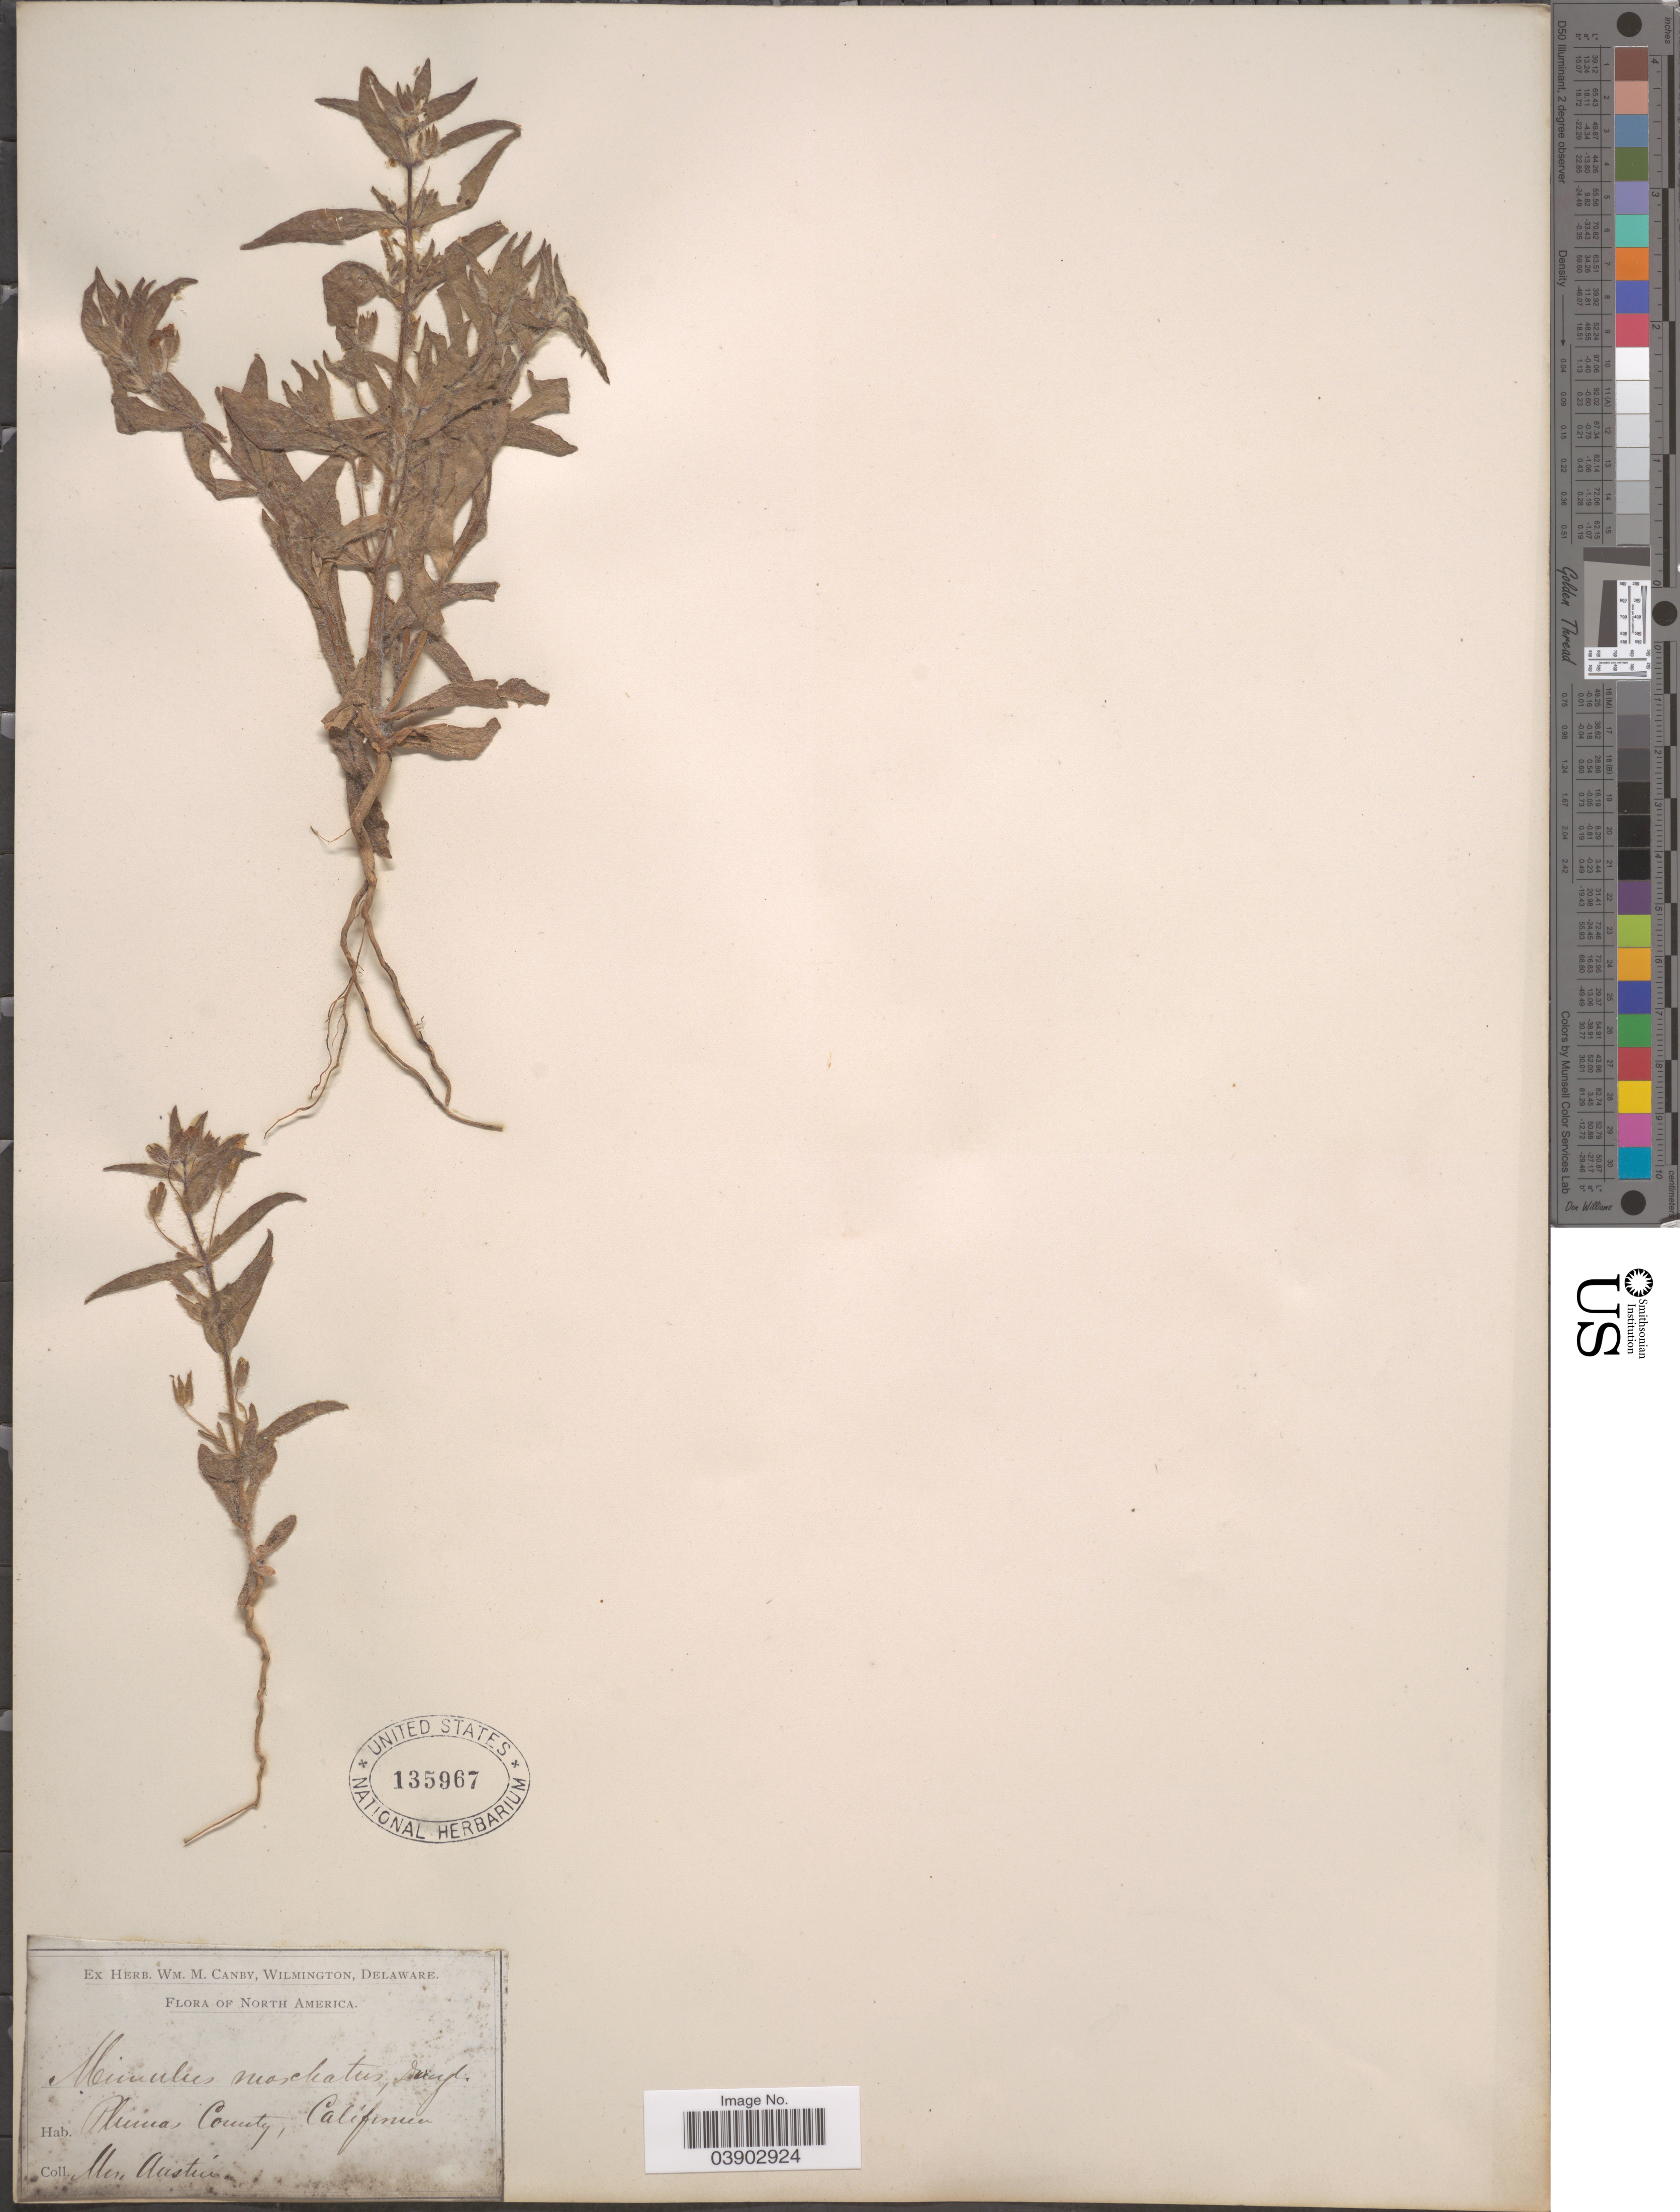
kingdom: Plantae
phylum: Tracheophyta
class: Magnoliopsida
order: Lamiales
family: Phrymaceae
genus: Mimetanthe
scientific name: Mimetanthe pilosa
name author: (Benth.) Greene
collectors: Austin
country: United States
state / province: California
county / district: Plumas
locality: Plumas County.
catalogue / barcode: US 135967